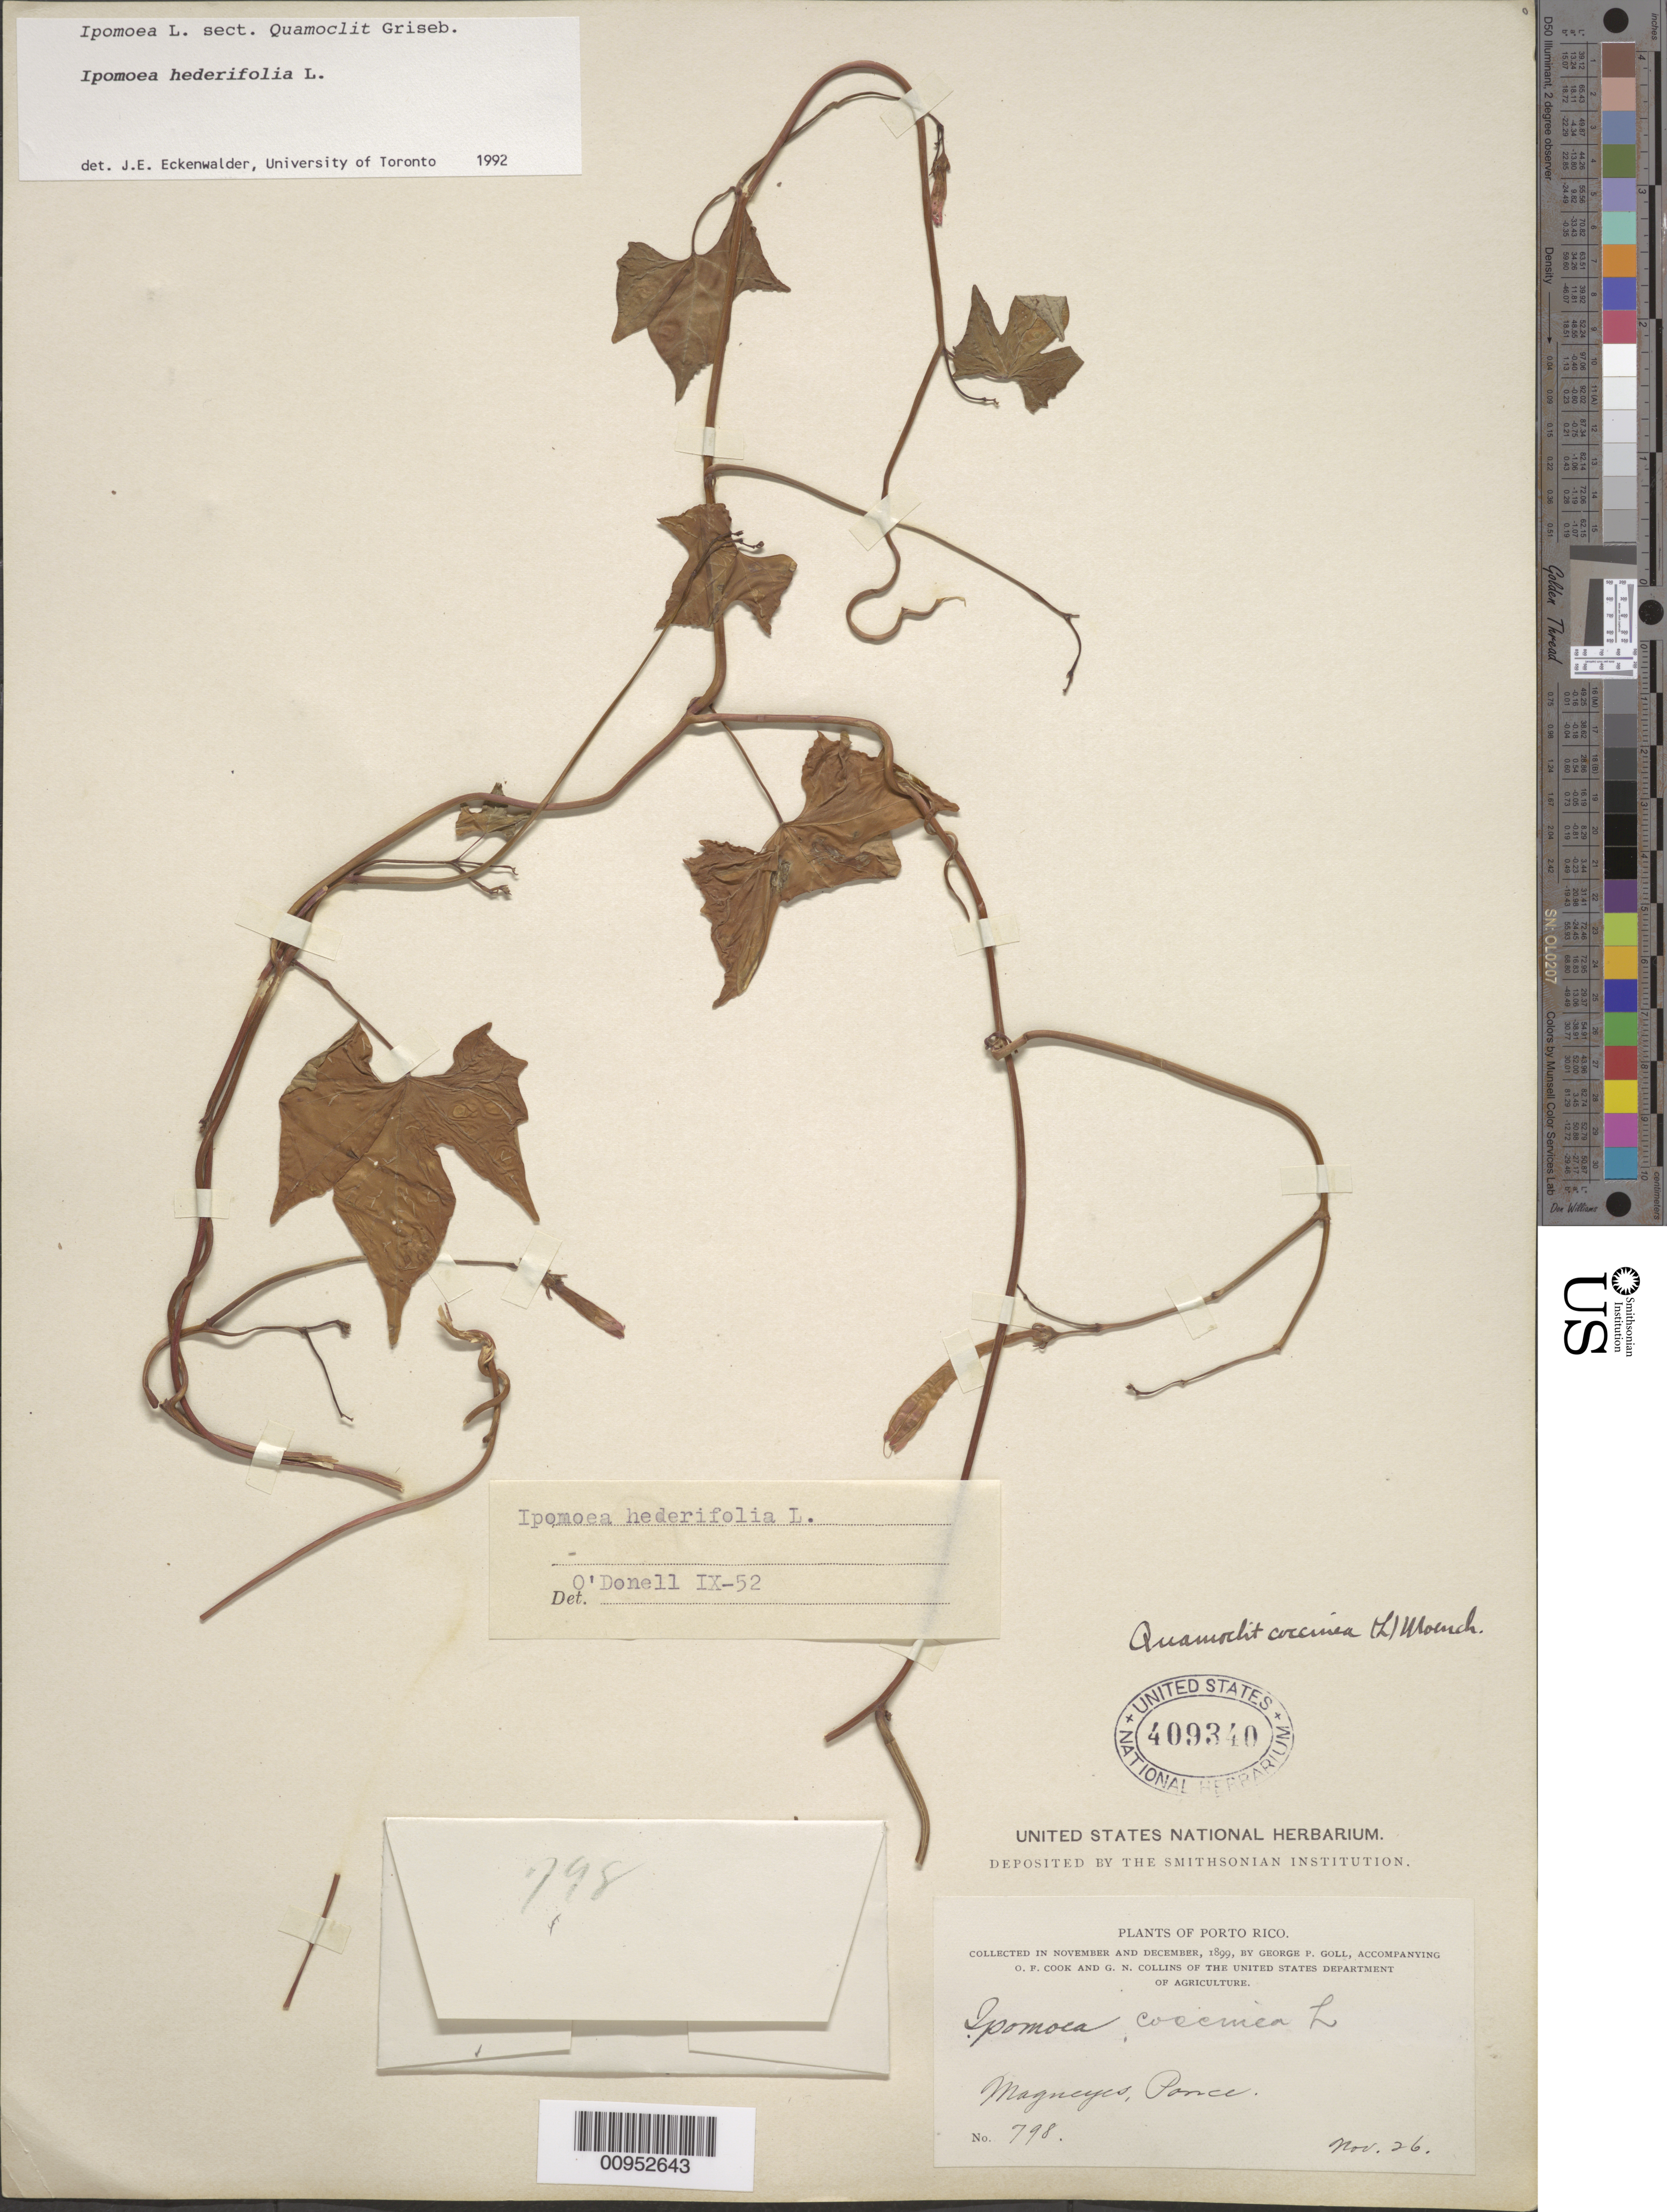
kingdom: Plantae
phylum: Tracheophyta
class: Magnoliopsida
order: Solanales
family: Convolvulaceae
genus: Ipomoea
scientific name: Ipomoea hederifolia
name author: L.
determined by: Eckenwalder, James E.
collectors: G. Goll, G. F. Cook & G. N. Collins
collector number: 798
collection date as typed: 26 Nov 1899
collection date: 1899-11-26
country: Puerto Rico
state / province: Ponce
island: Puerto Rico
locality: Magueyes, Ponce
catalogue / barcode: US 409340